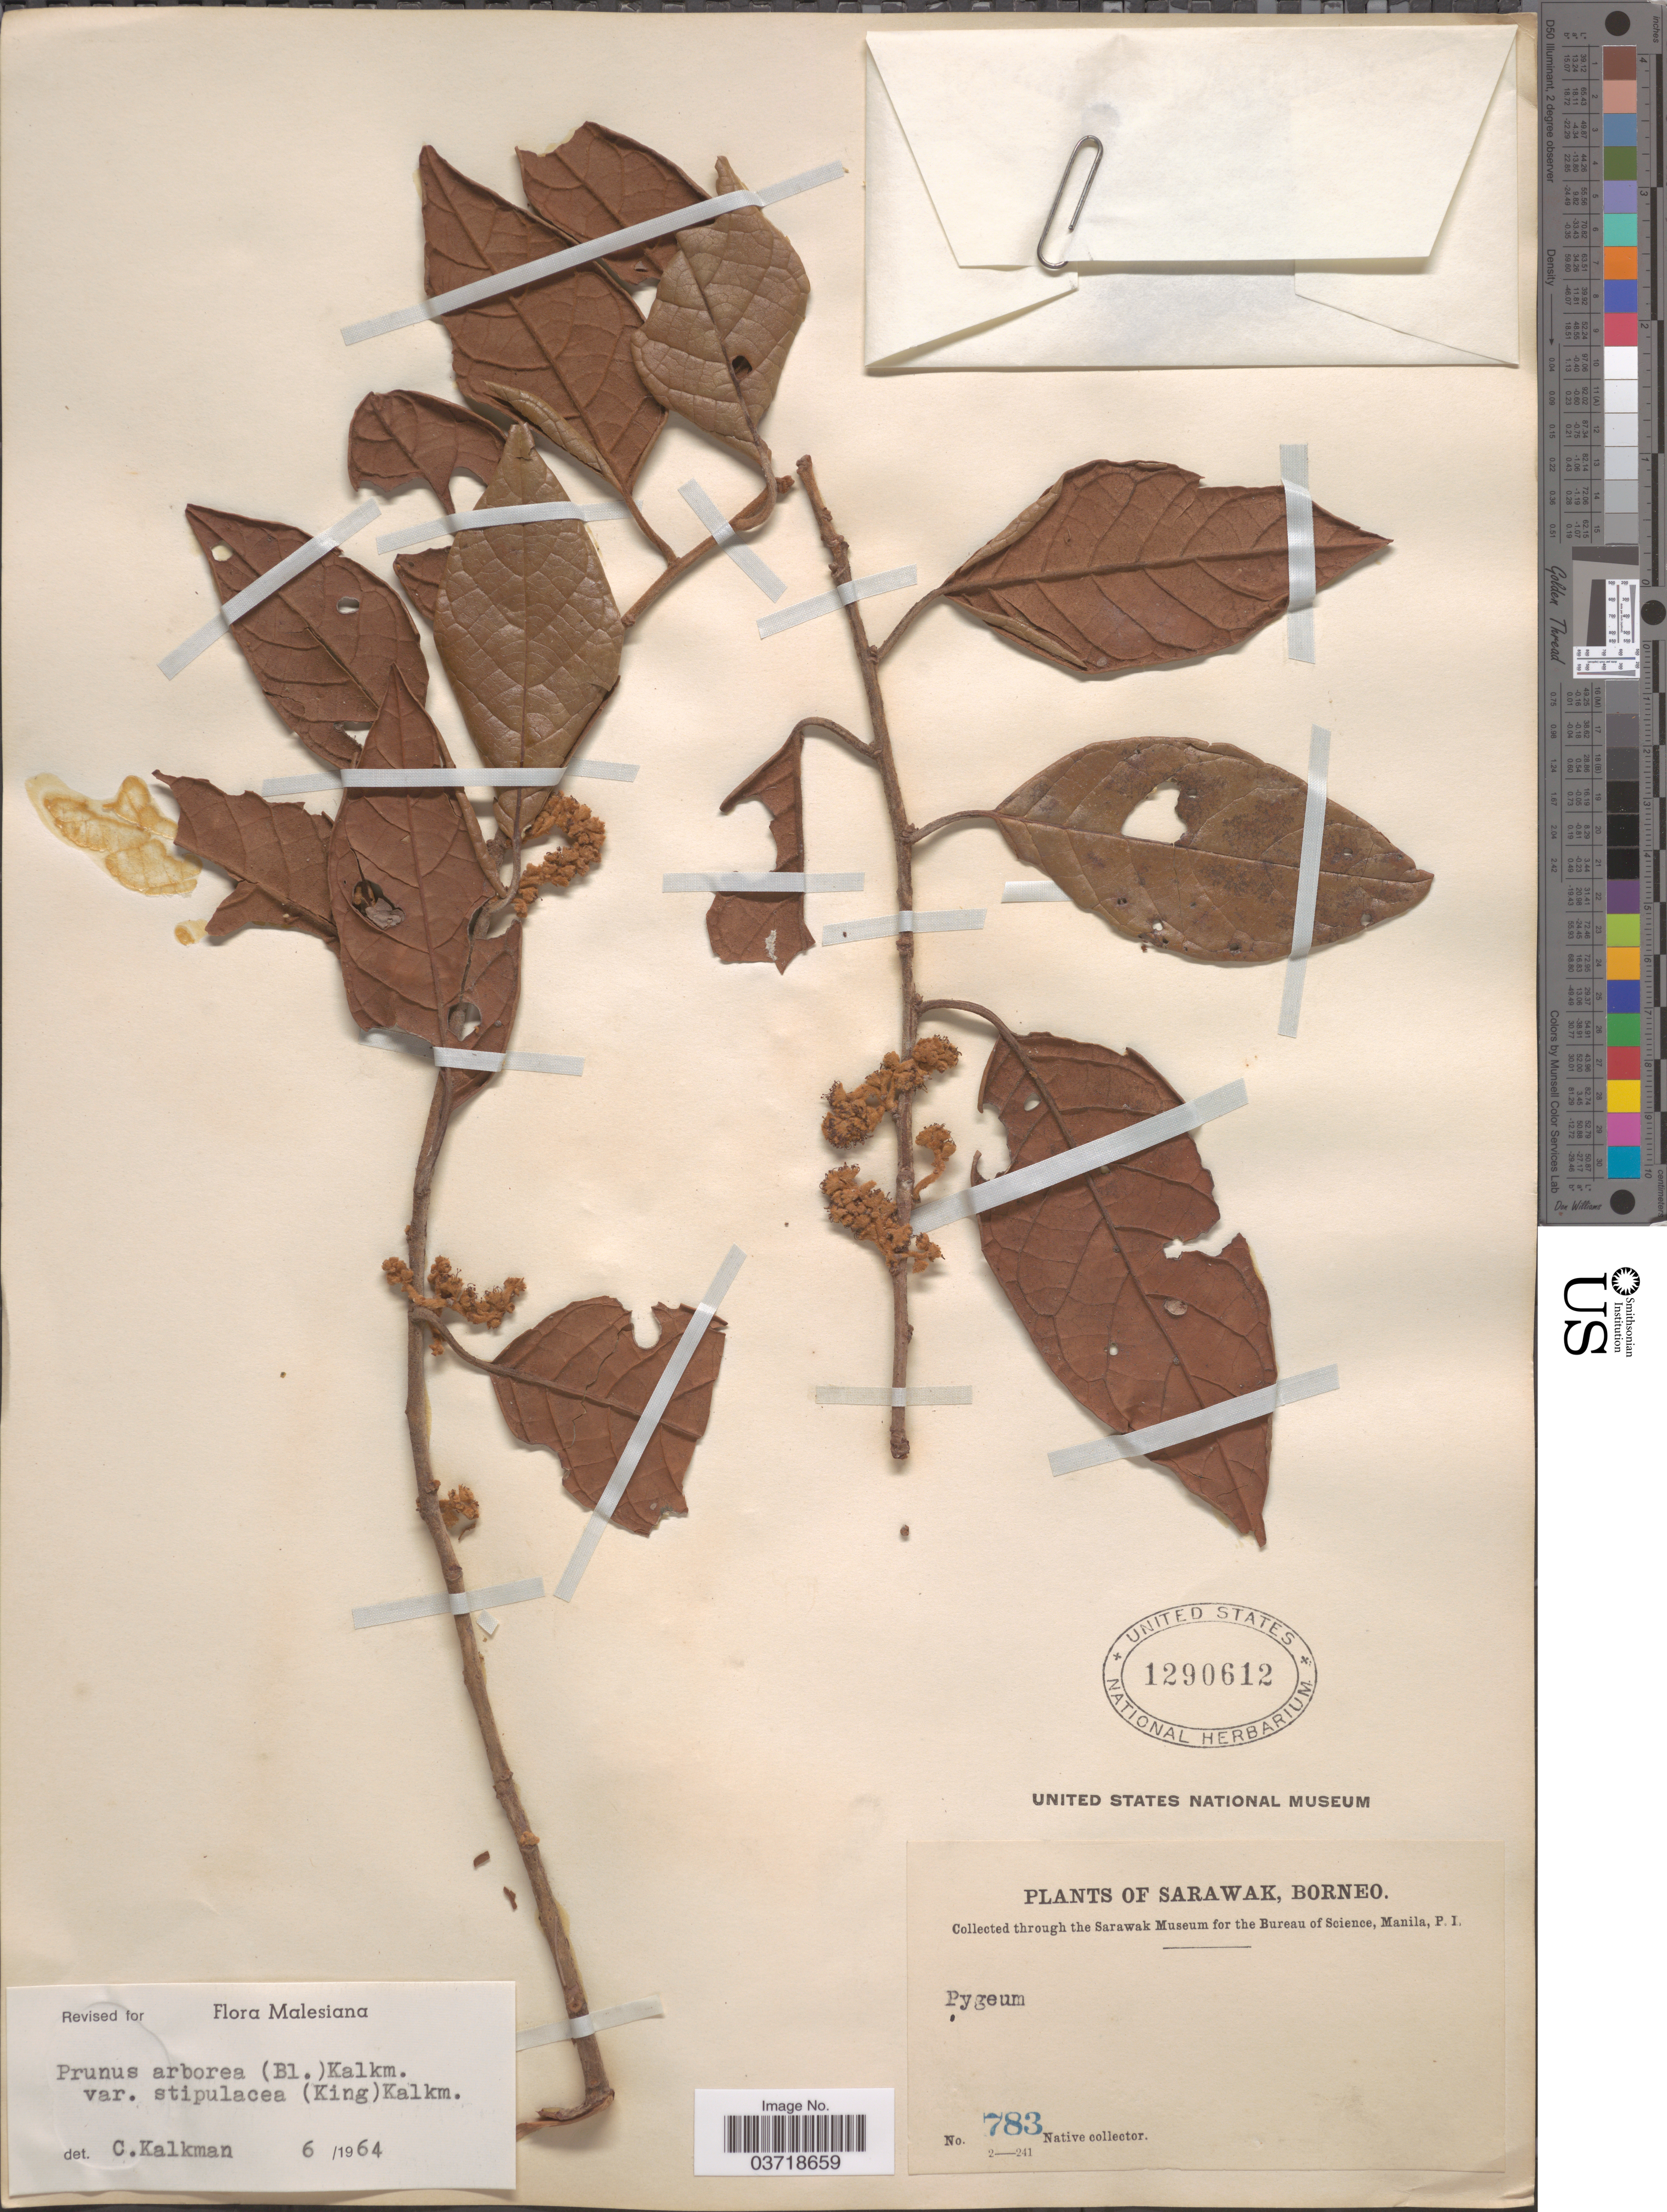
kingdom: Plantae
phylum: Tracheophyta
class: Magnoliopsida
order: Rosales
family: Rosaceae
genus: Prunus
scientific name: Prunus arborea var. stipulacea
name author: (Blume) Kalkman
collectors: Native collector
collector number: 783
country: Malaysia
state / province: Sarawak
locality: Borneo.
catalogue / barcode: US 1290612